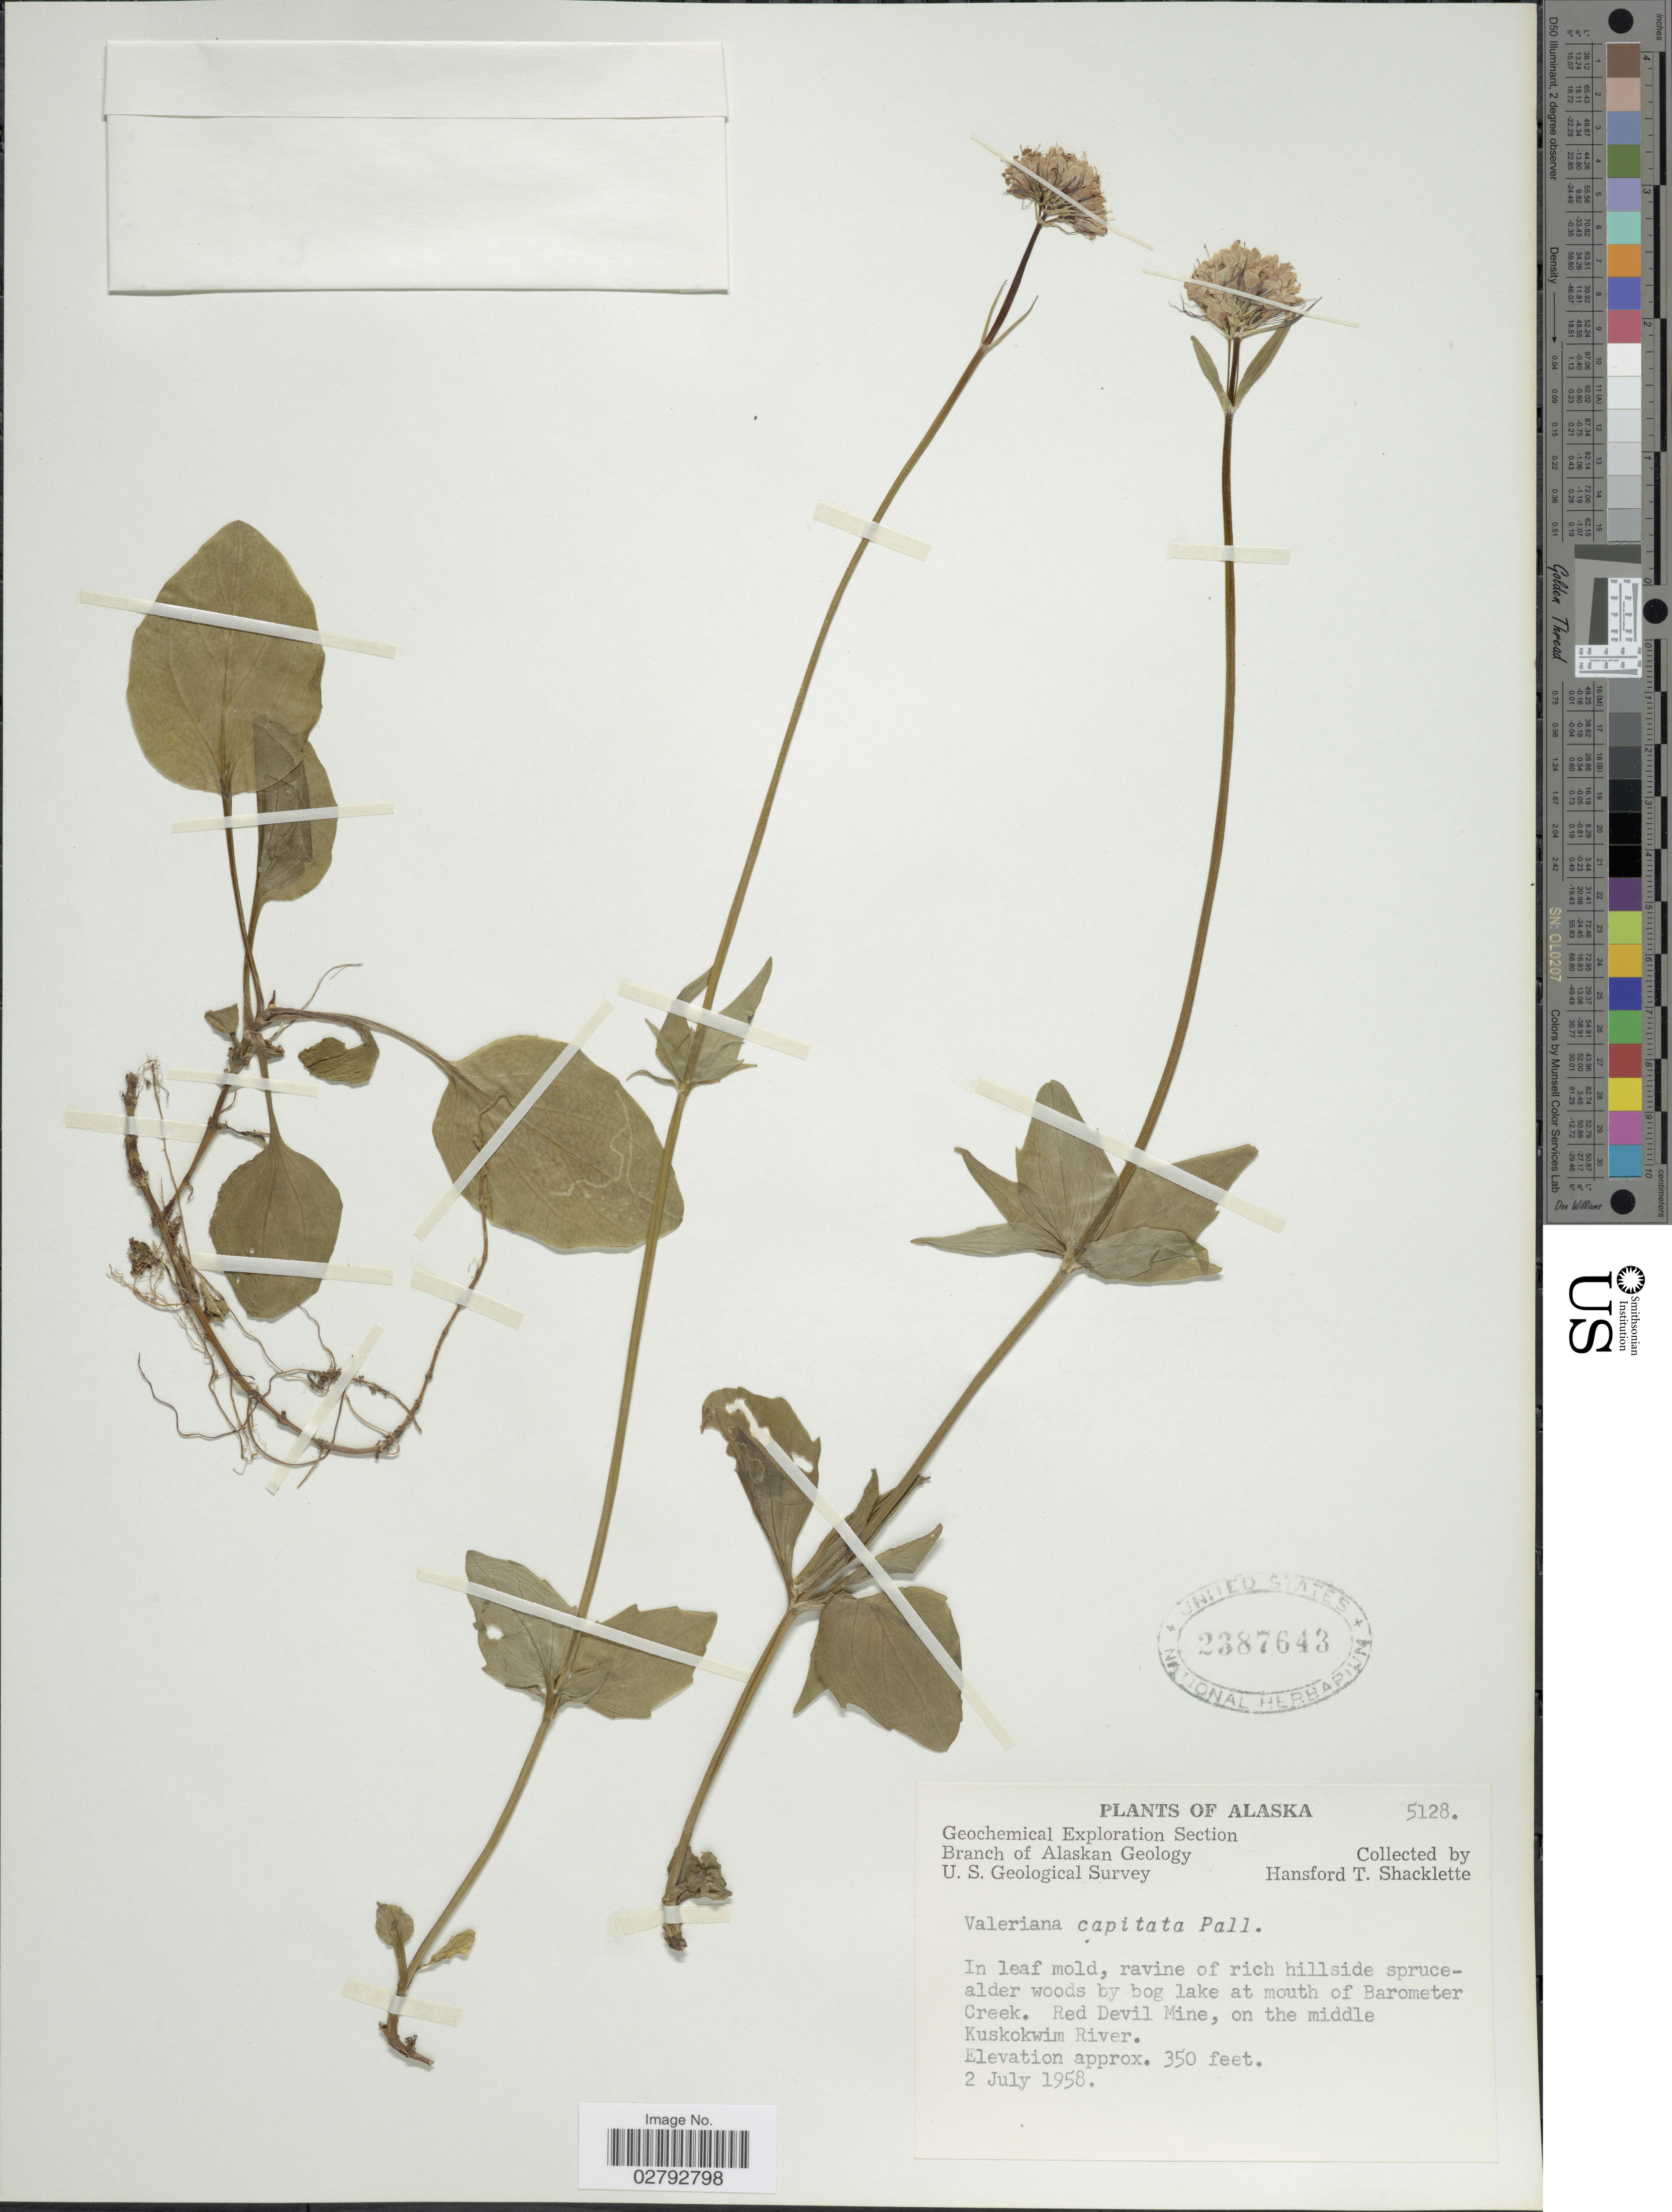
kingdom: Plantae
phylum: Tracheophyta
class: Magnoliopsida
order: Dipsacales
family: Caprifoliaceae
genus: Valeriana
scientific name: Valeriana capitata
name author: Link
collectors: H. Shacklette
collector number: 5128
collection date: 1958-07-02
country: United States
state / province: Alaska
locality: In leaf mold, ravine of rich hillside spruce-alder woods by bog lake at mouth of Barometer Creek. Red Devil Mine, on the middle Kuskokwim River.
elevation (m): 107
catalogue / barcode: US 2387643